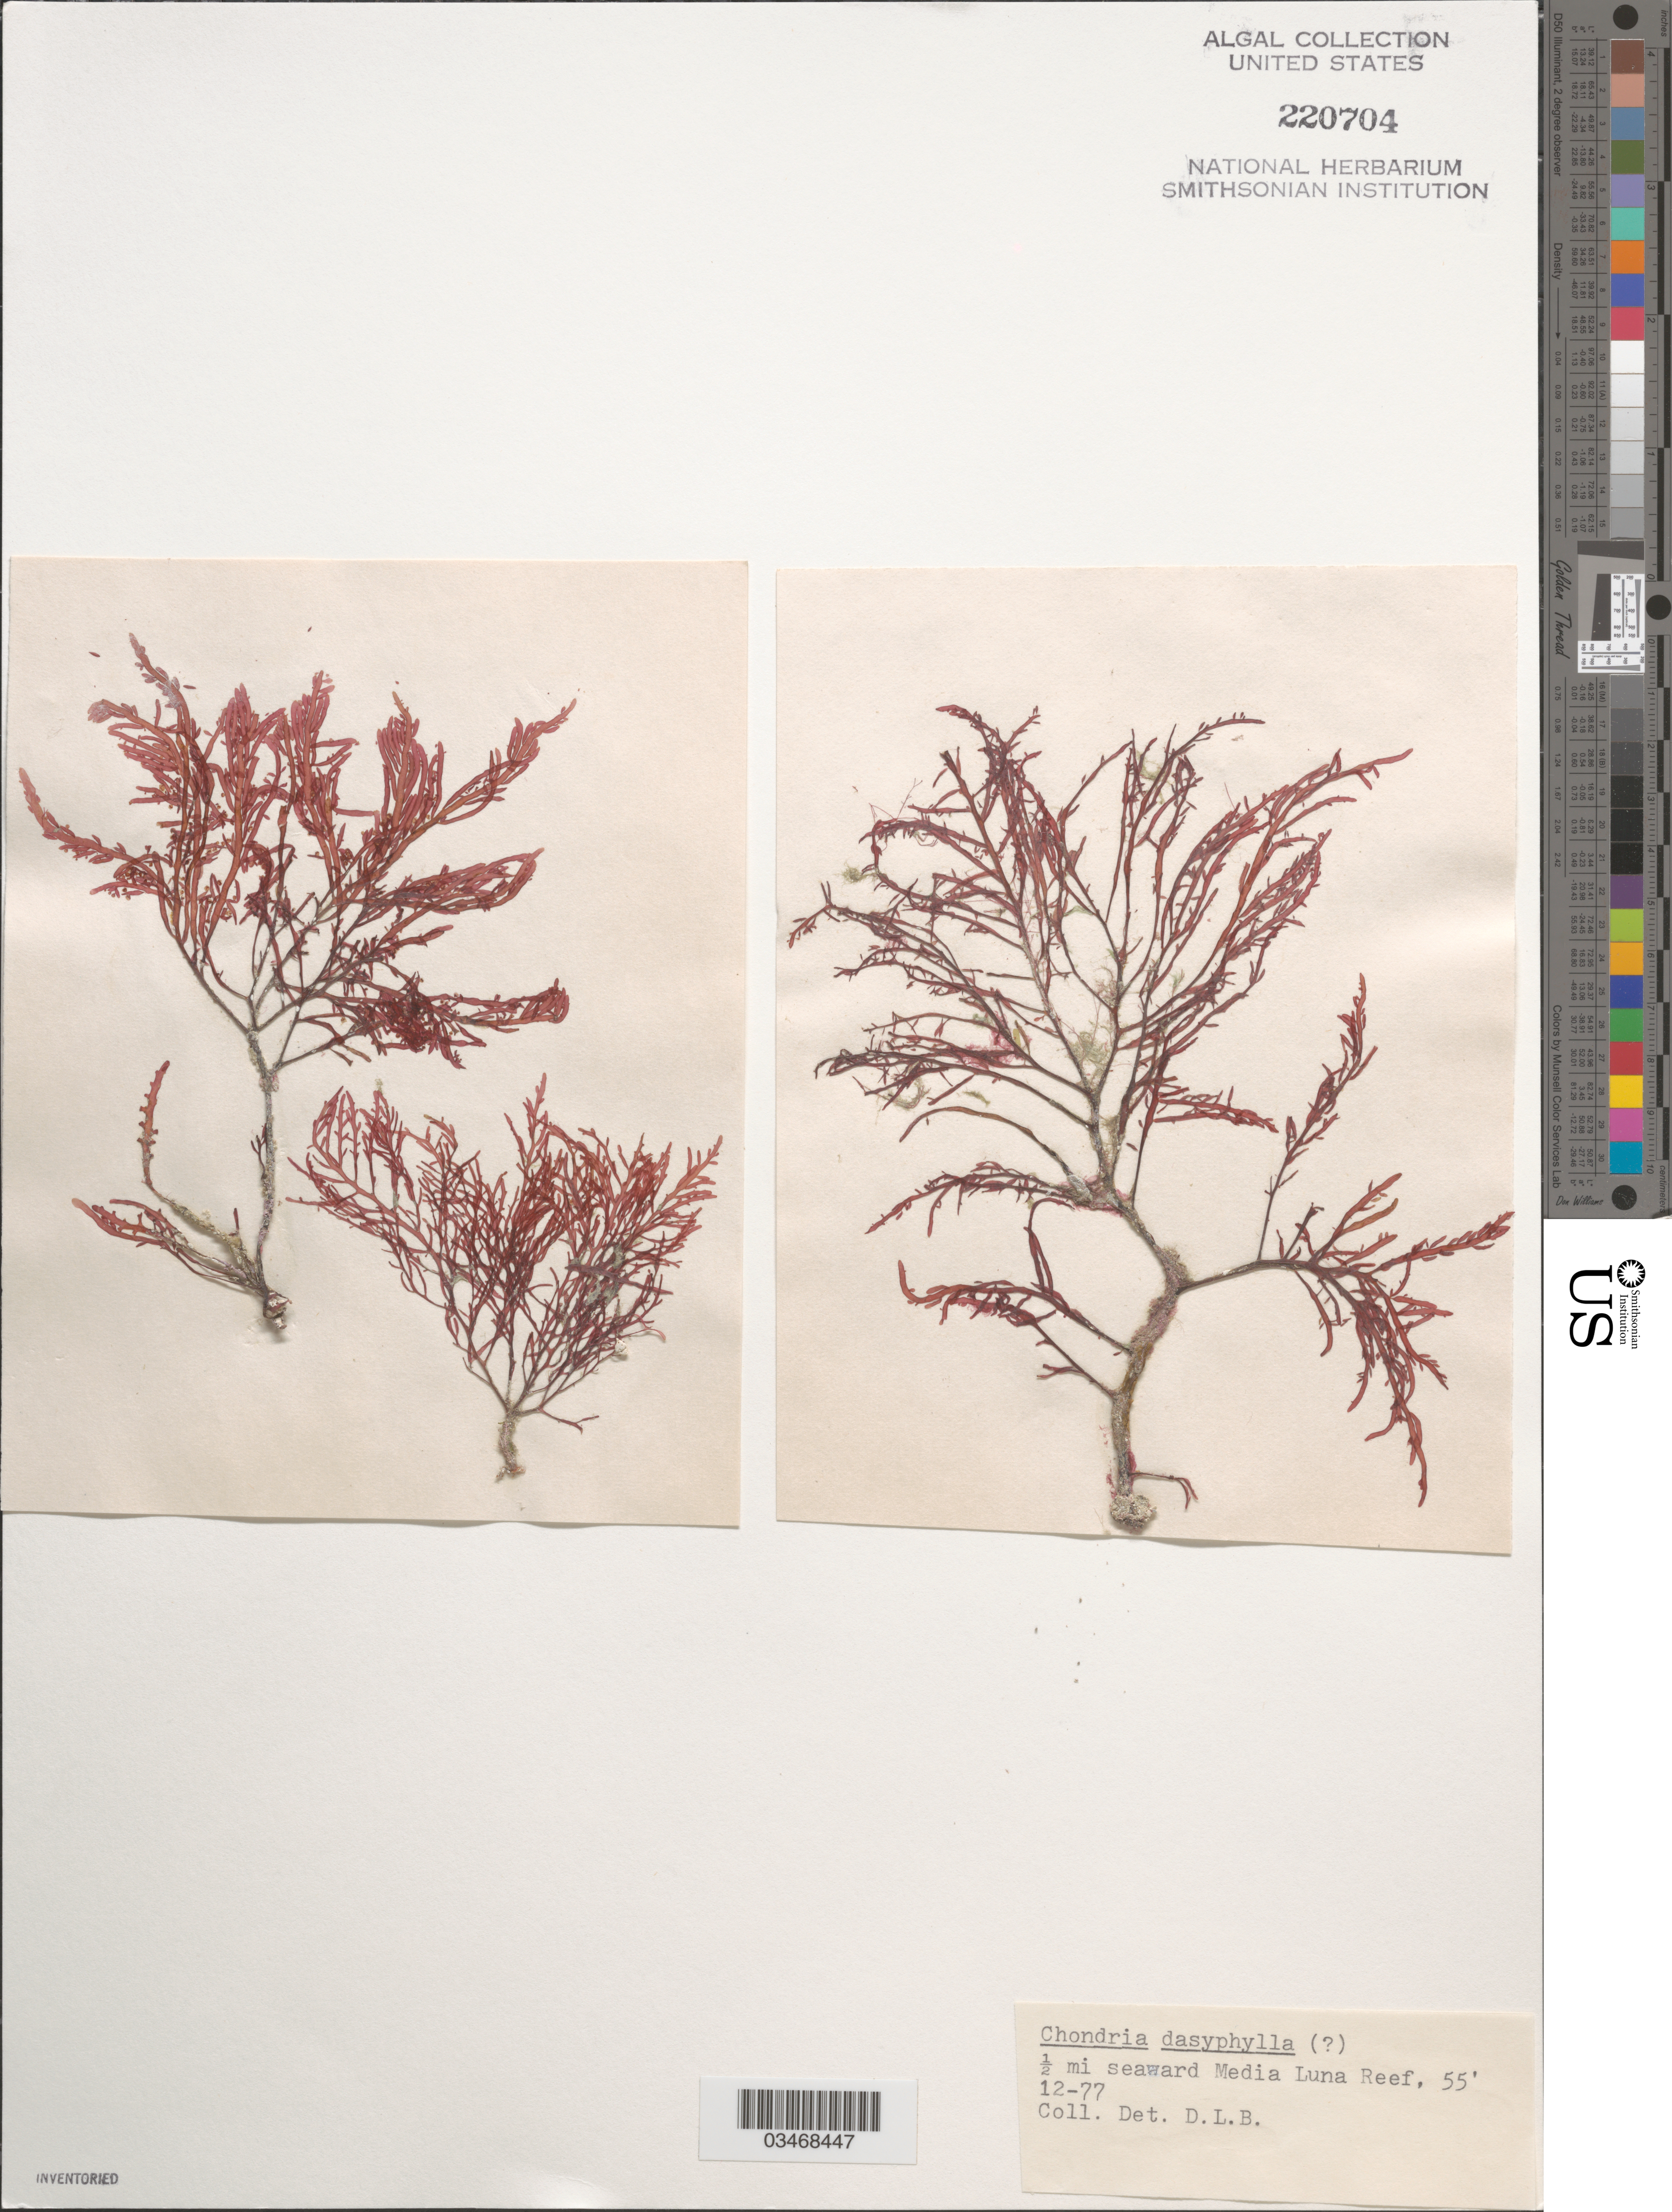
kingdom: Plantae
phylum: Rhodophyta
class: Florideophyceae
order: Ceramiales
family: Rhodomelaceae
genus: Chondria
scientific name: Chondria dasyphylla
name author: (Woodw.) C. Agardh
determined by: Ballantine, D. L.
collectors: D.L. Ballantine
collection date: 1977-12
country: Puerto Rico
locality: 1/2 mi seaward Media Luna Reef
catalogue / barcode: US 220704